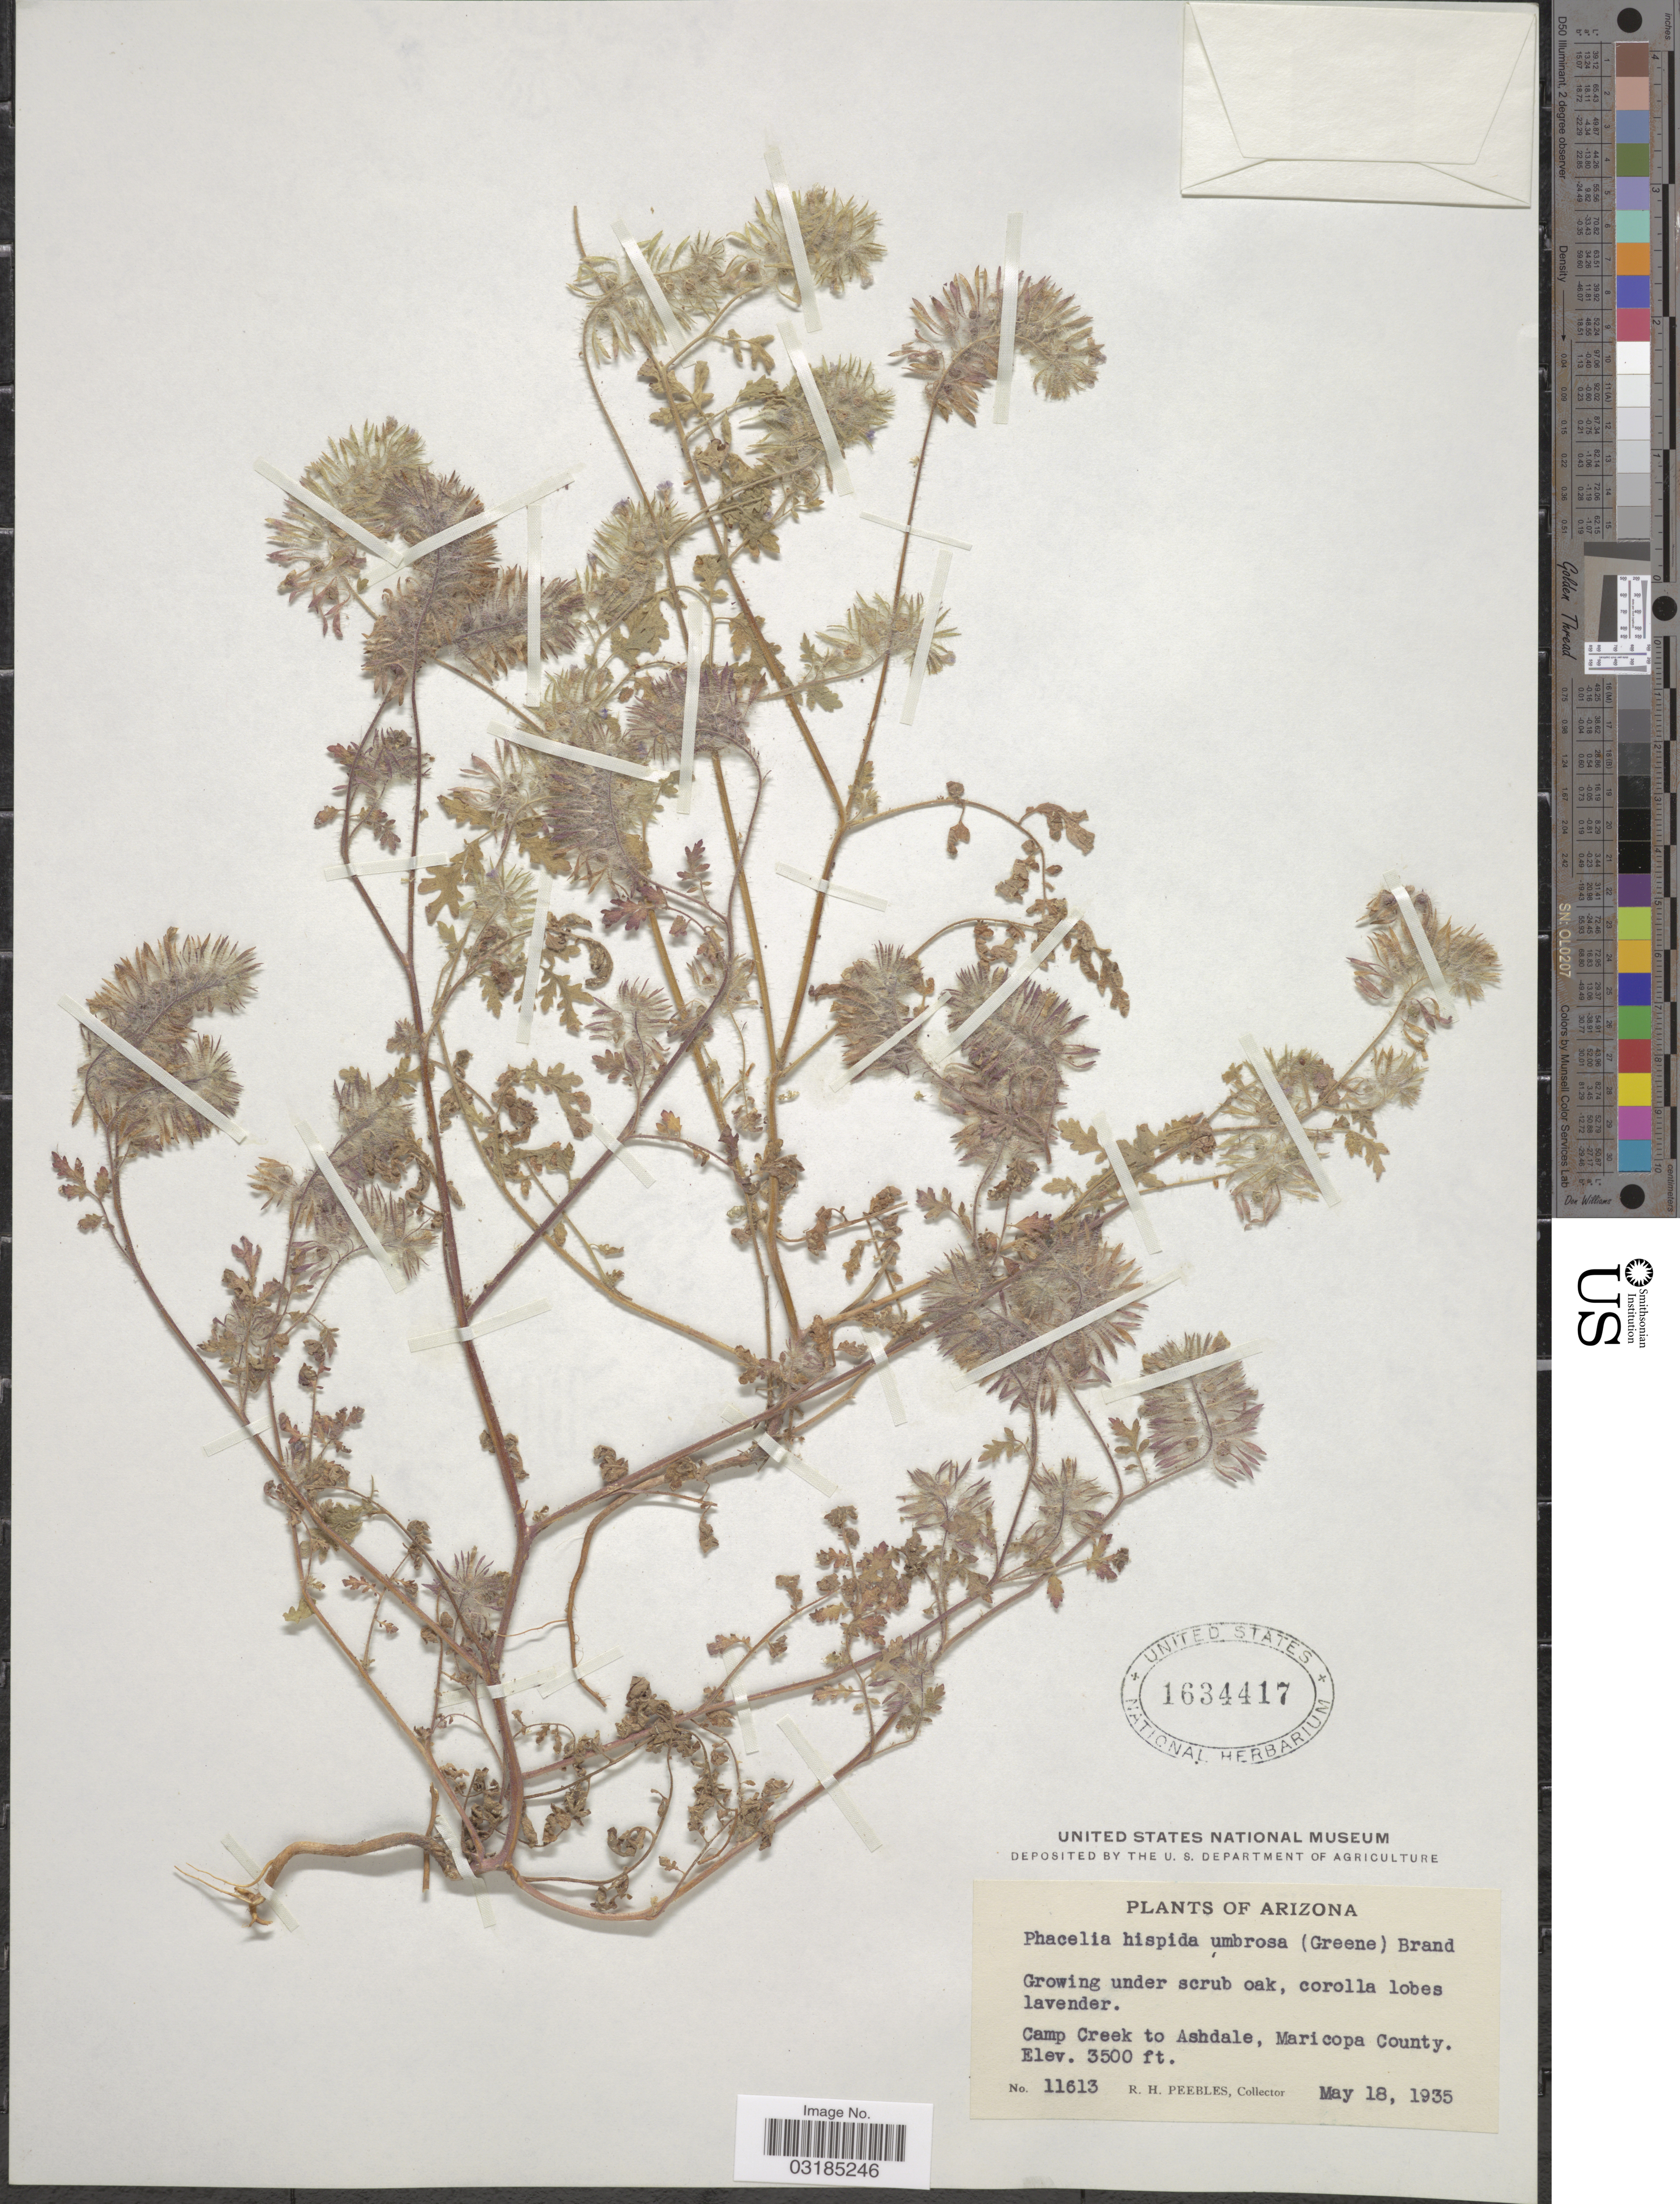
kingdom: Plantae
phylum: Tracheophyta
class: Magnoliopsida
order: Boraginales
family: Hydrophyllaceae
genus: Phacelia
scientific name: Phacelia cryptantha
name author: Greene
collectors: R. H. Peebles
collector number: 11613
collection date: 1935-05-18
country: United States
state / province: Arizona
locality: Camp Creek to Ashdale, Maricopa County.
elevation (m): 1067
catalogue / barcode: US 1634417